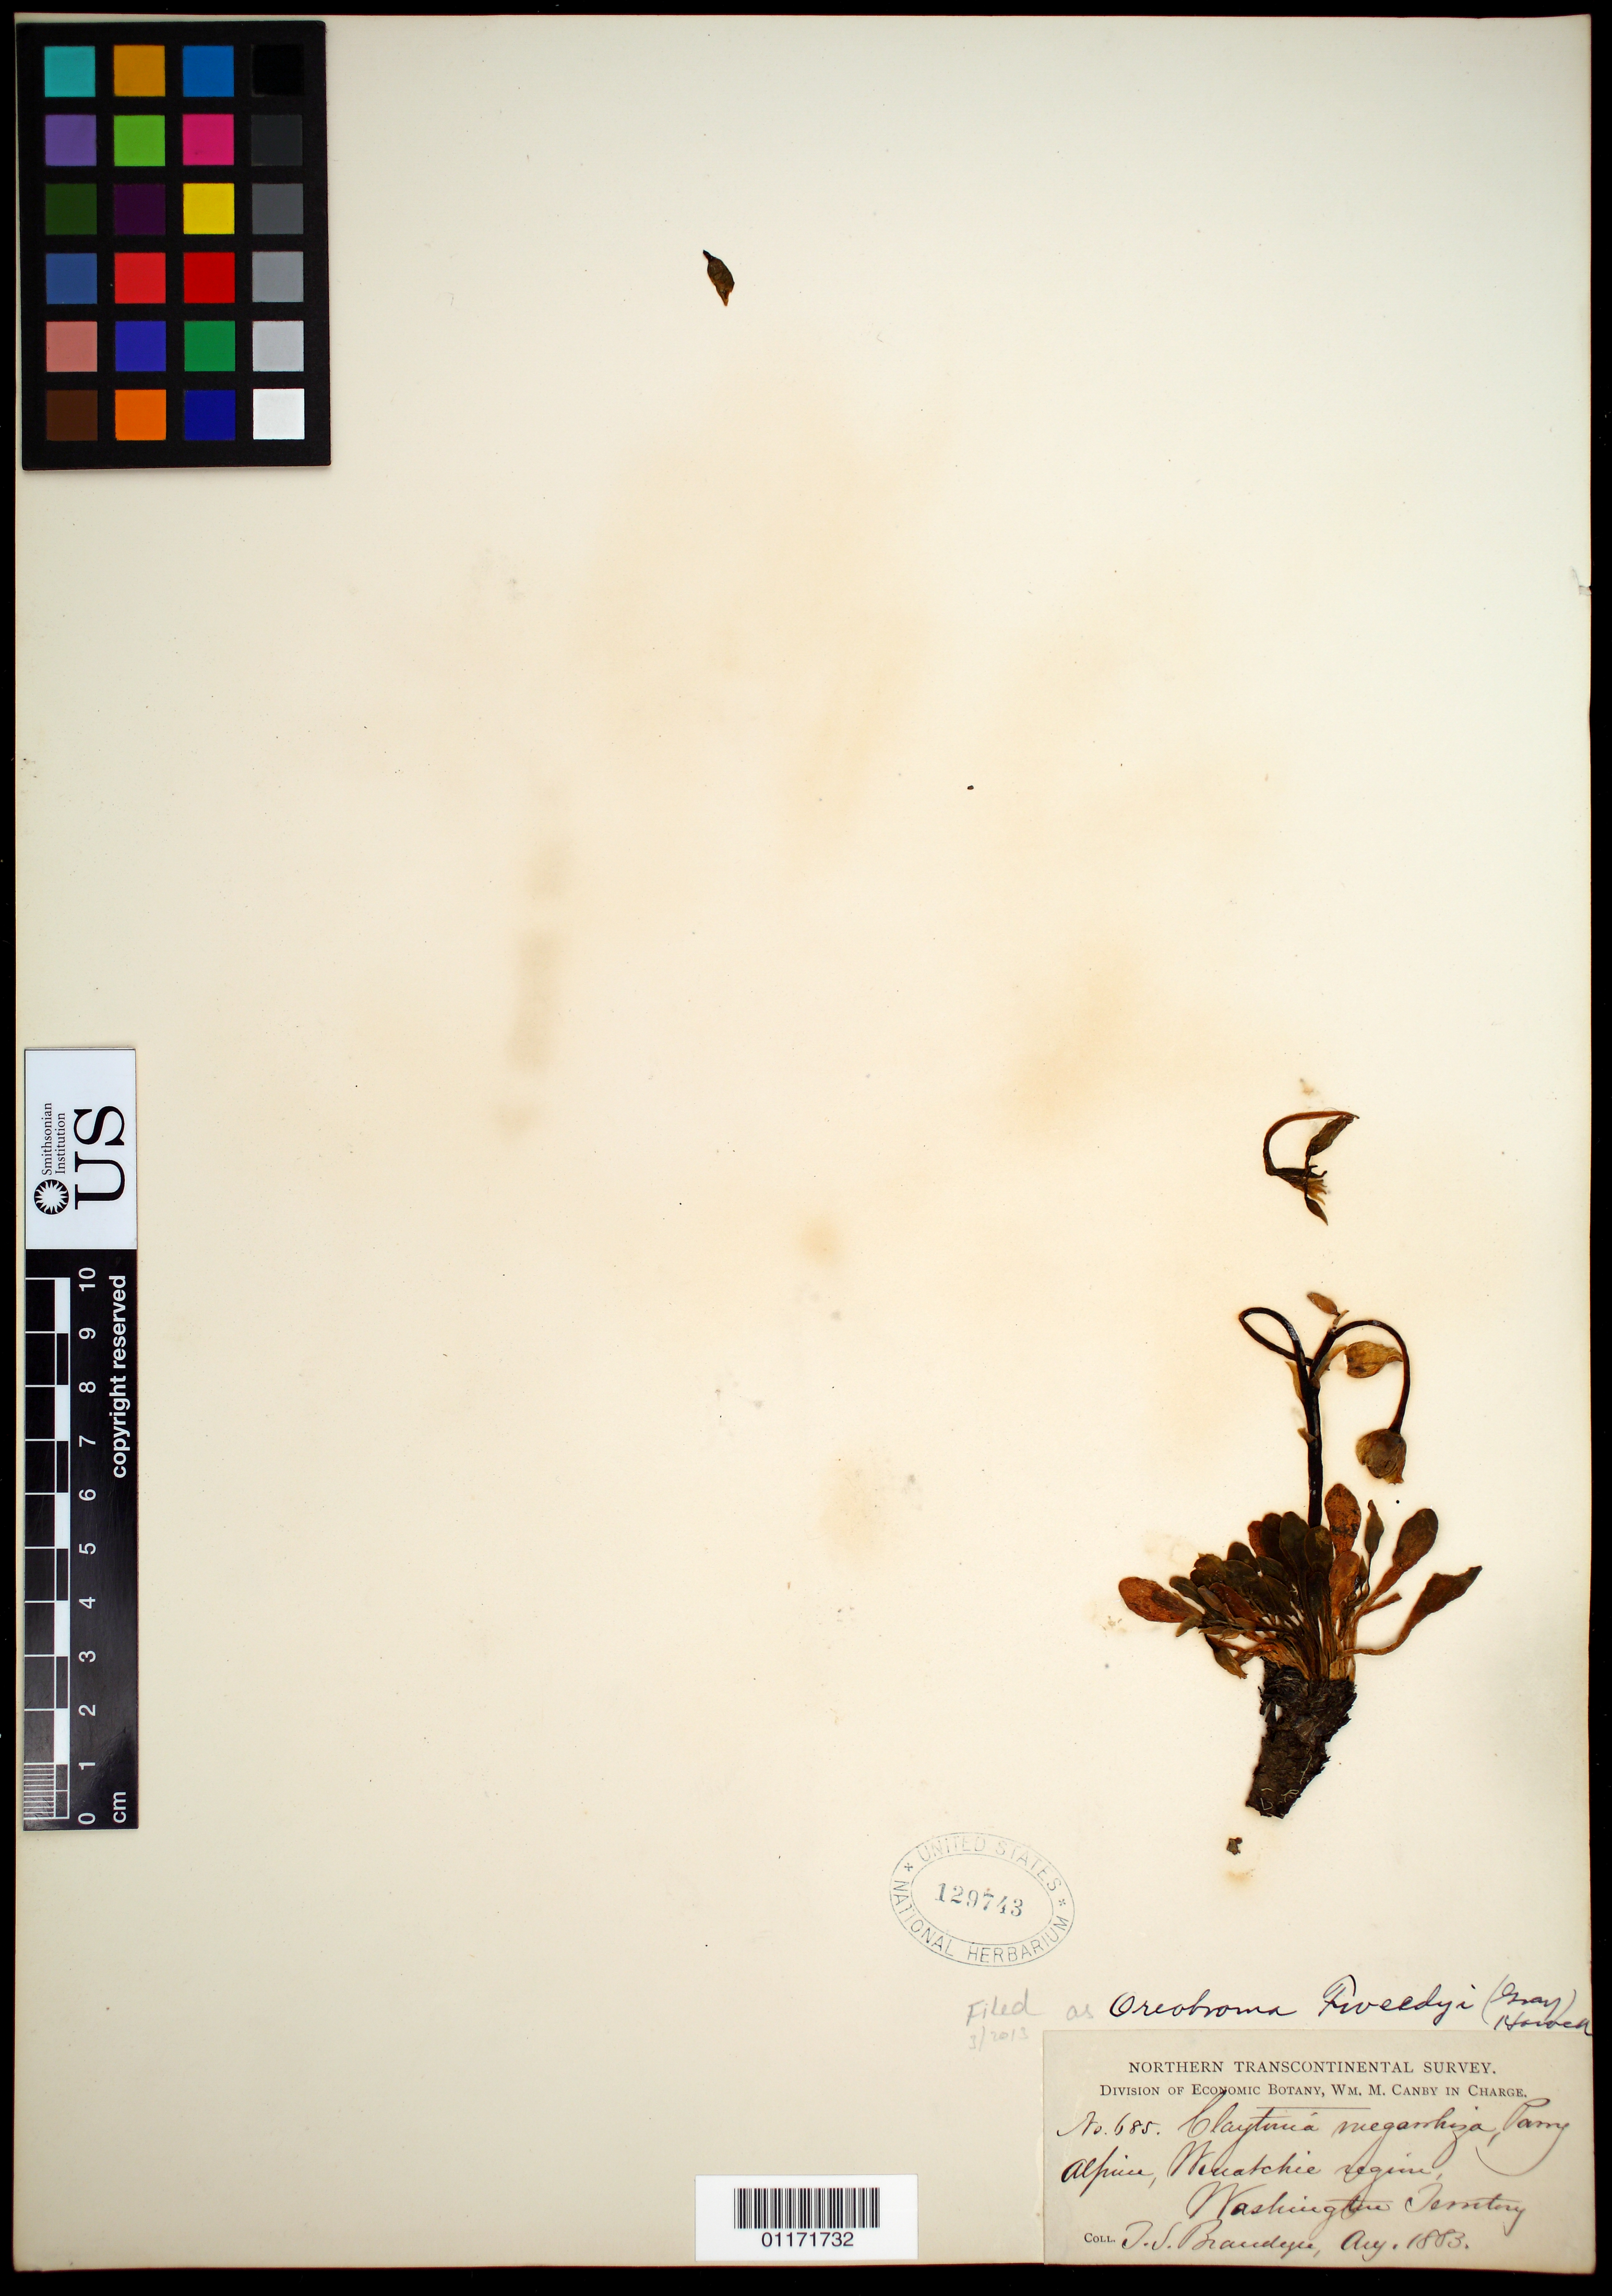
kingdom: Plantae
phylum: Tracheophyta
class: Magnoliopsida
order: Caryophyllales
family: Montiaceae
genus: Lewisiopsis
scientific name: Lewisiopsis tweedyi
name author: (A. Gray) Govaerts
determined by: Strong, Mark T., (BOT), Smithsonian Institution - National Museum of Natural History (UNITED STATES)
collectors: T. S. Brandegee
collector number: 685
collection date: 1883-08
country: United States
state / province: Washington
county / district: Chelan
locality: Wenatchee region.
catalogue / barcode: US 129743